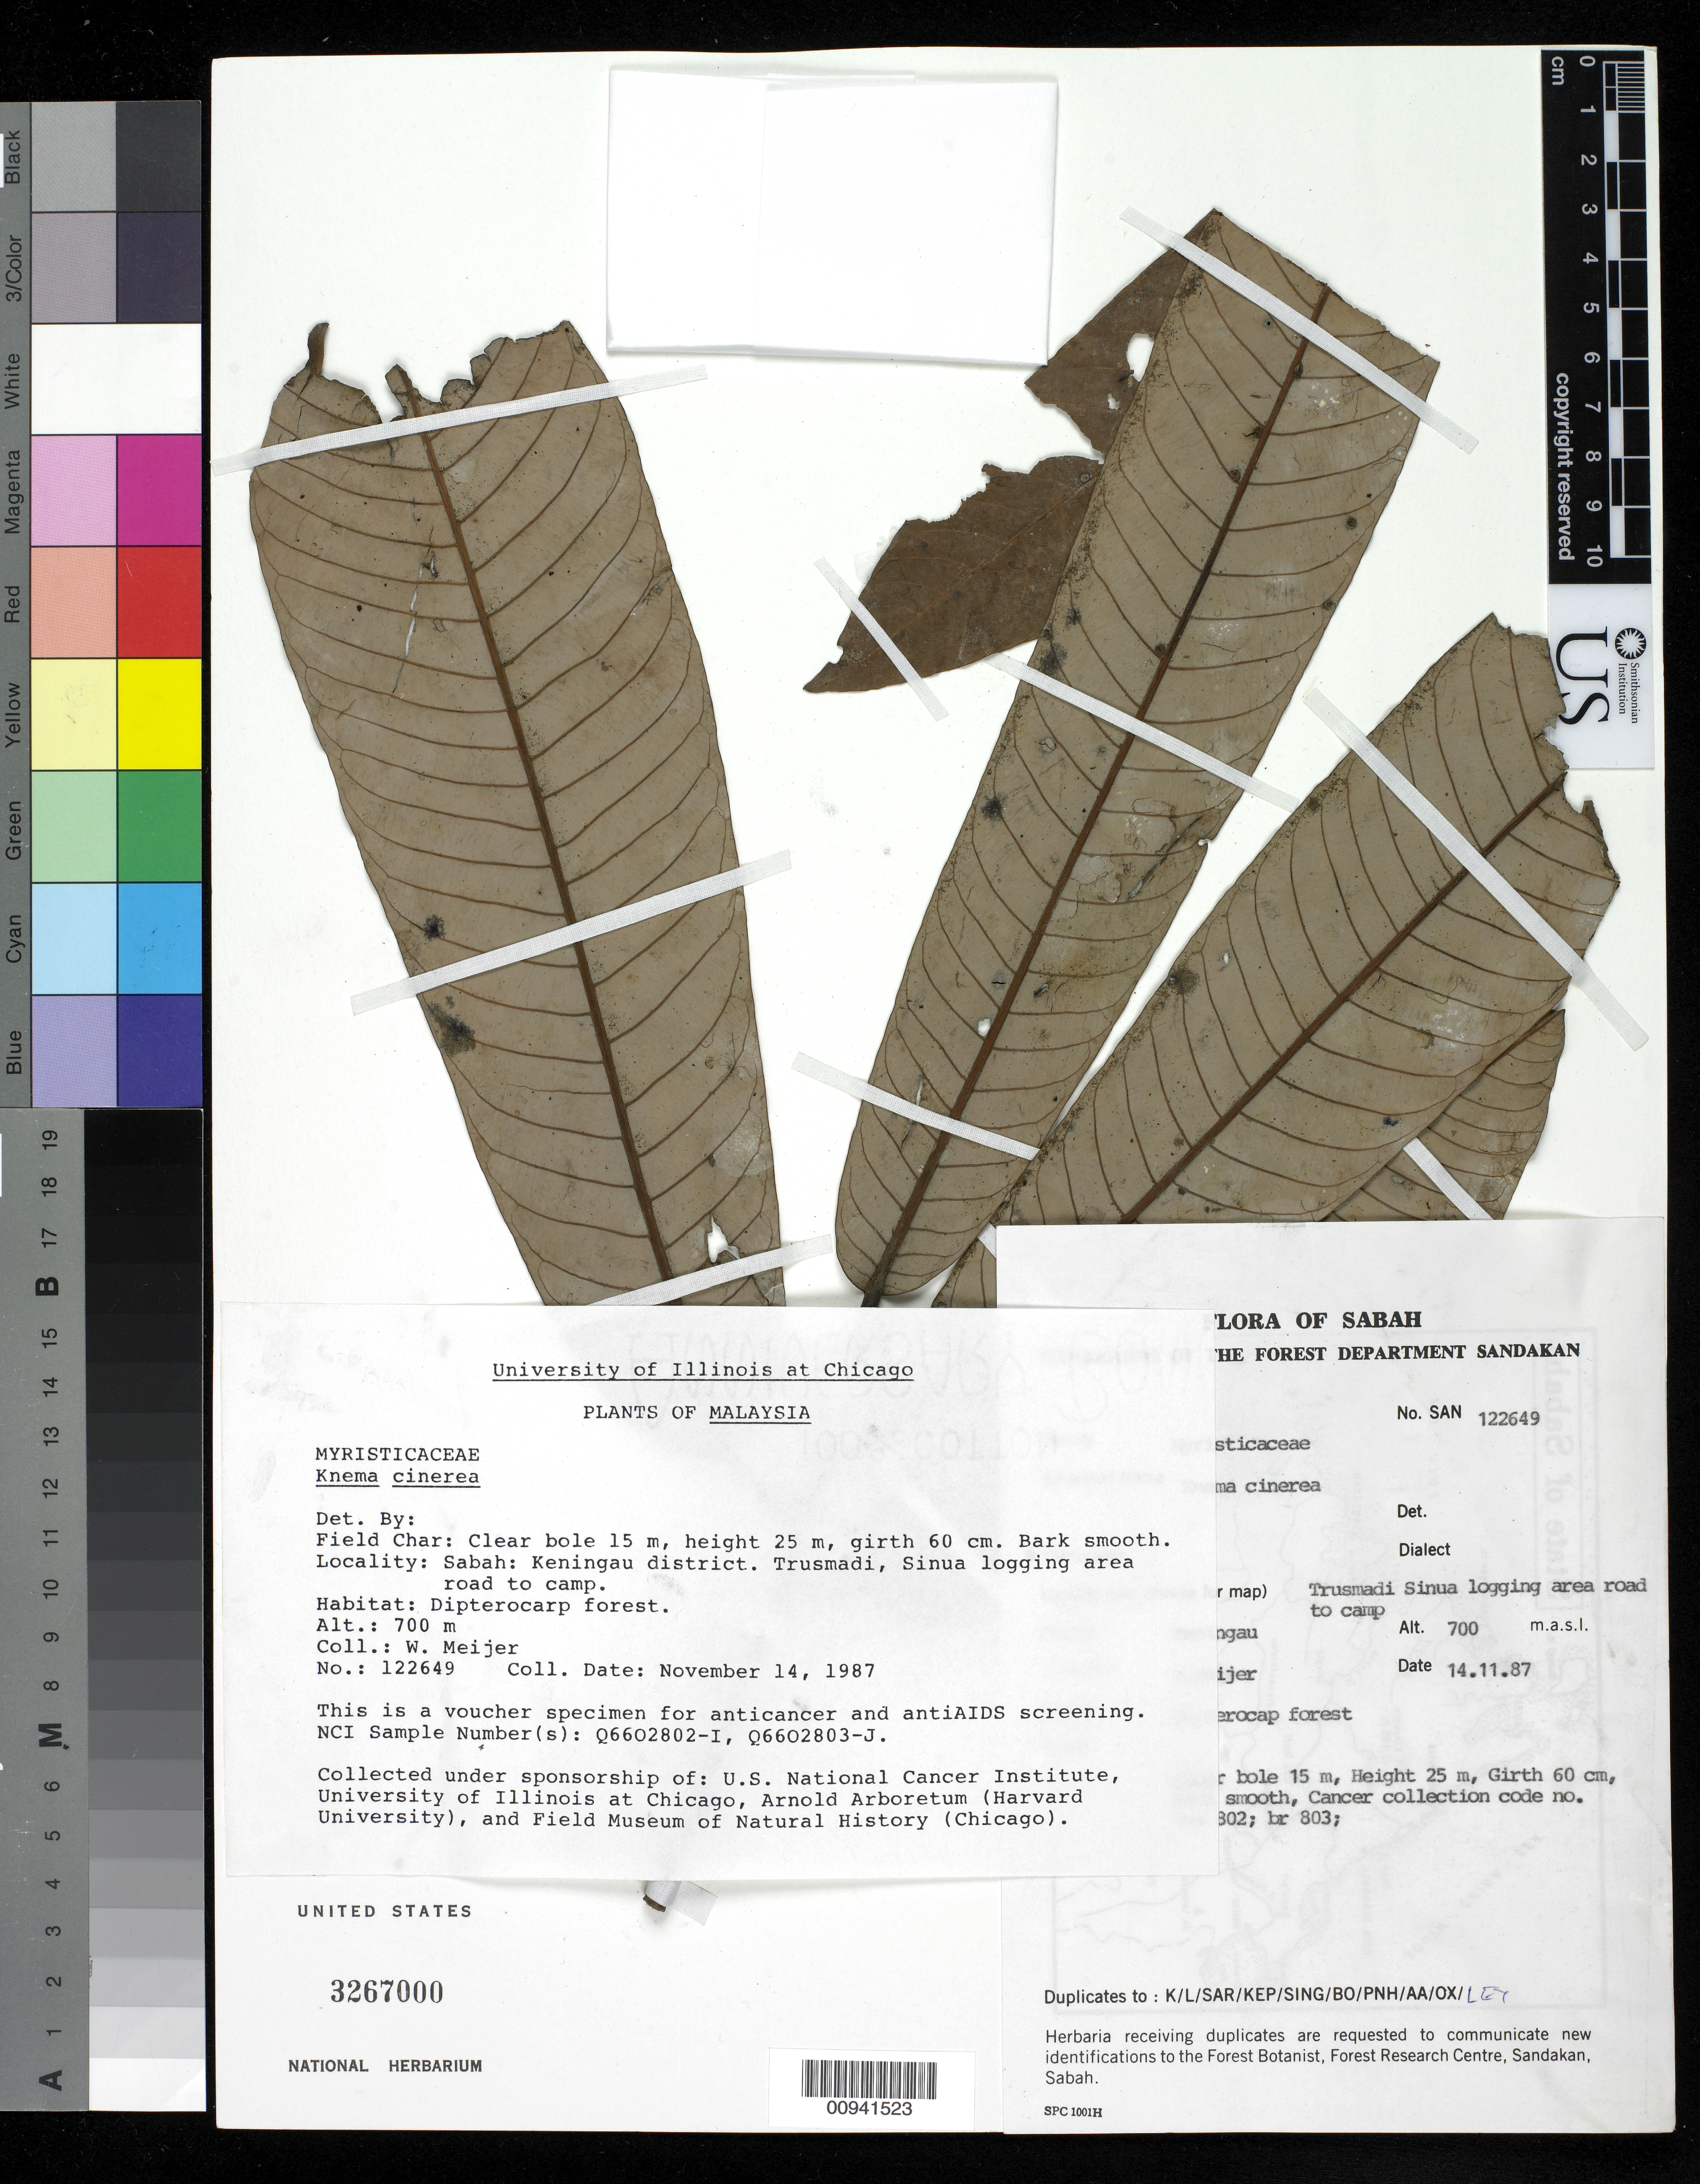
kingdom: Plantae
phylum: Tracheophyta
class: Magnoliopsida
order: Magnoliales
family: Myristicaceae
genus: Knema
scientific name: Knema cinerea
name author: (Poir.) Warb.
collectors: W. Meijer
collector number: SAN 122649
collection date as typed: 14 Nov 1987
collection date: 1987-11-14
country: Malaysia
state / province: Sabah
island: Borneo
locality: Keningau district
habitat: Dipterocap forest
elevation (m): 700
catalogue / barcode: US 3267000